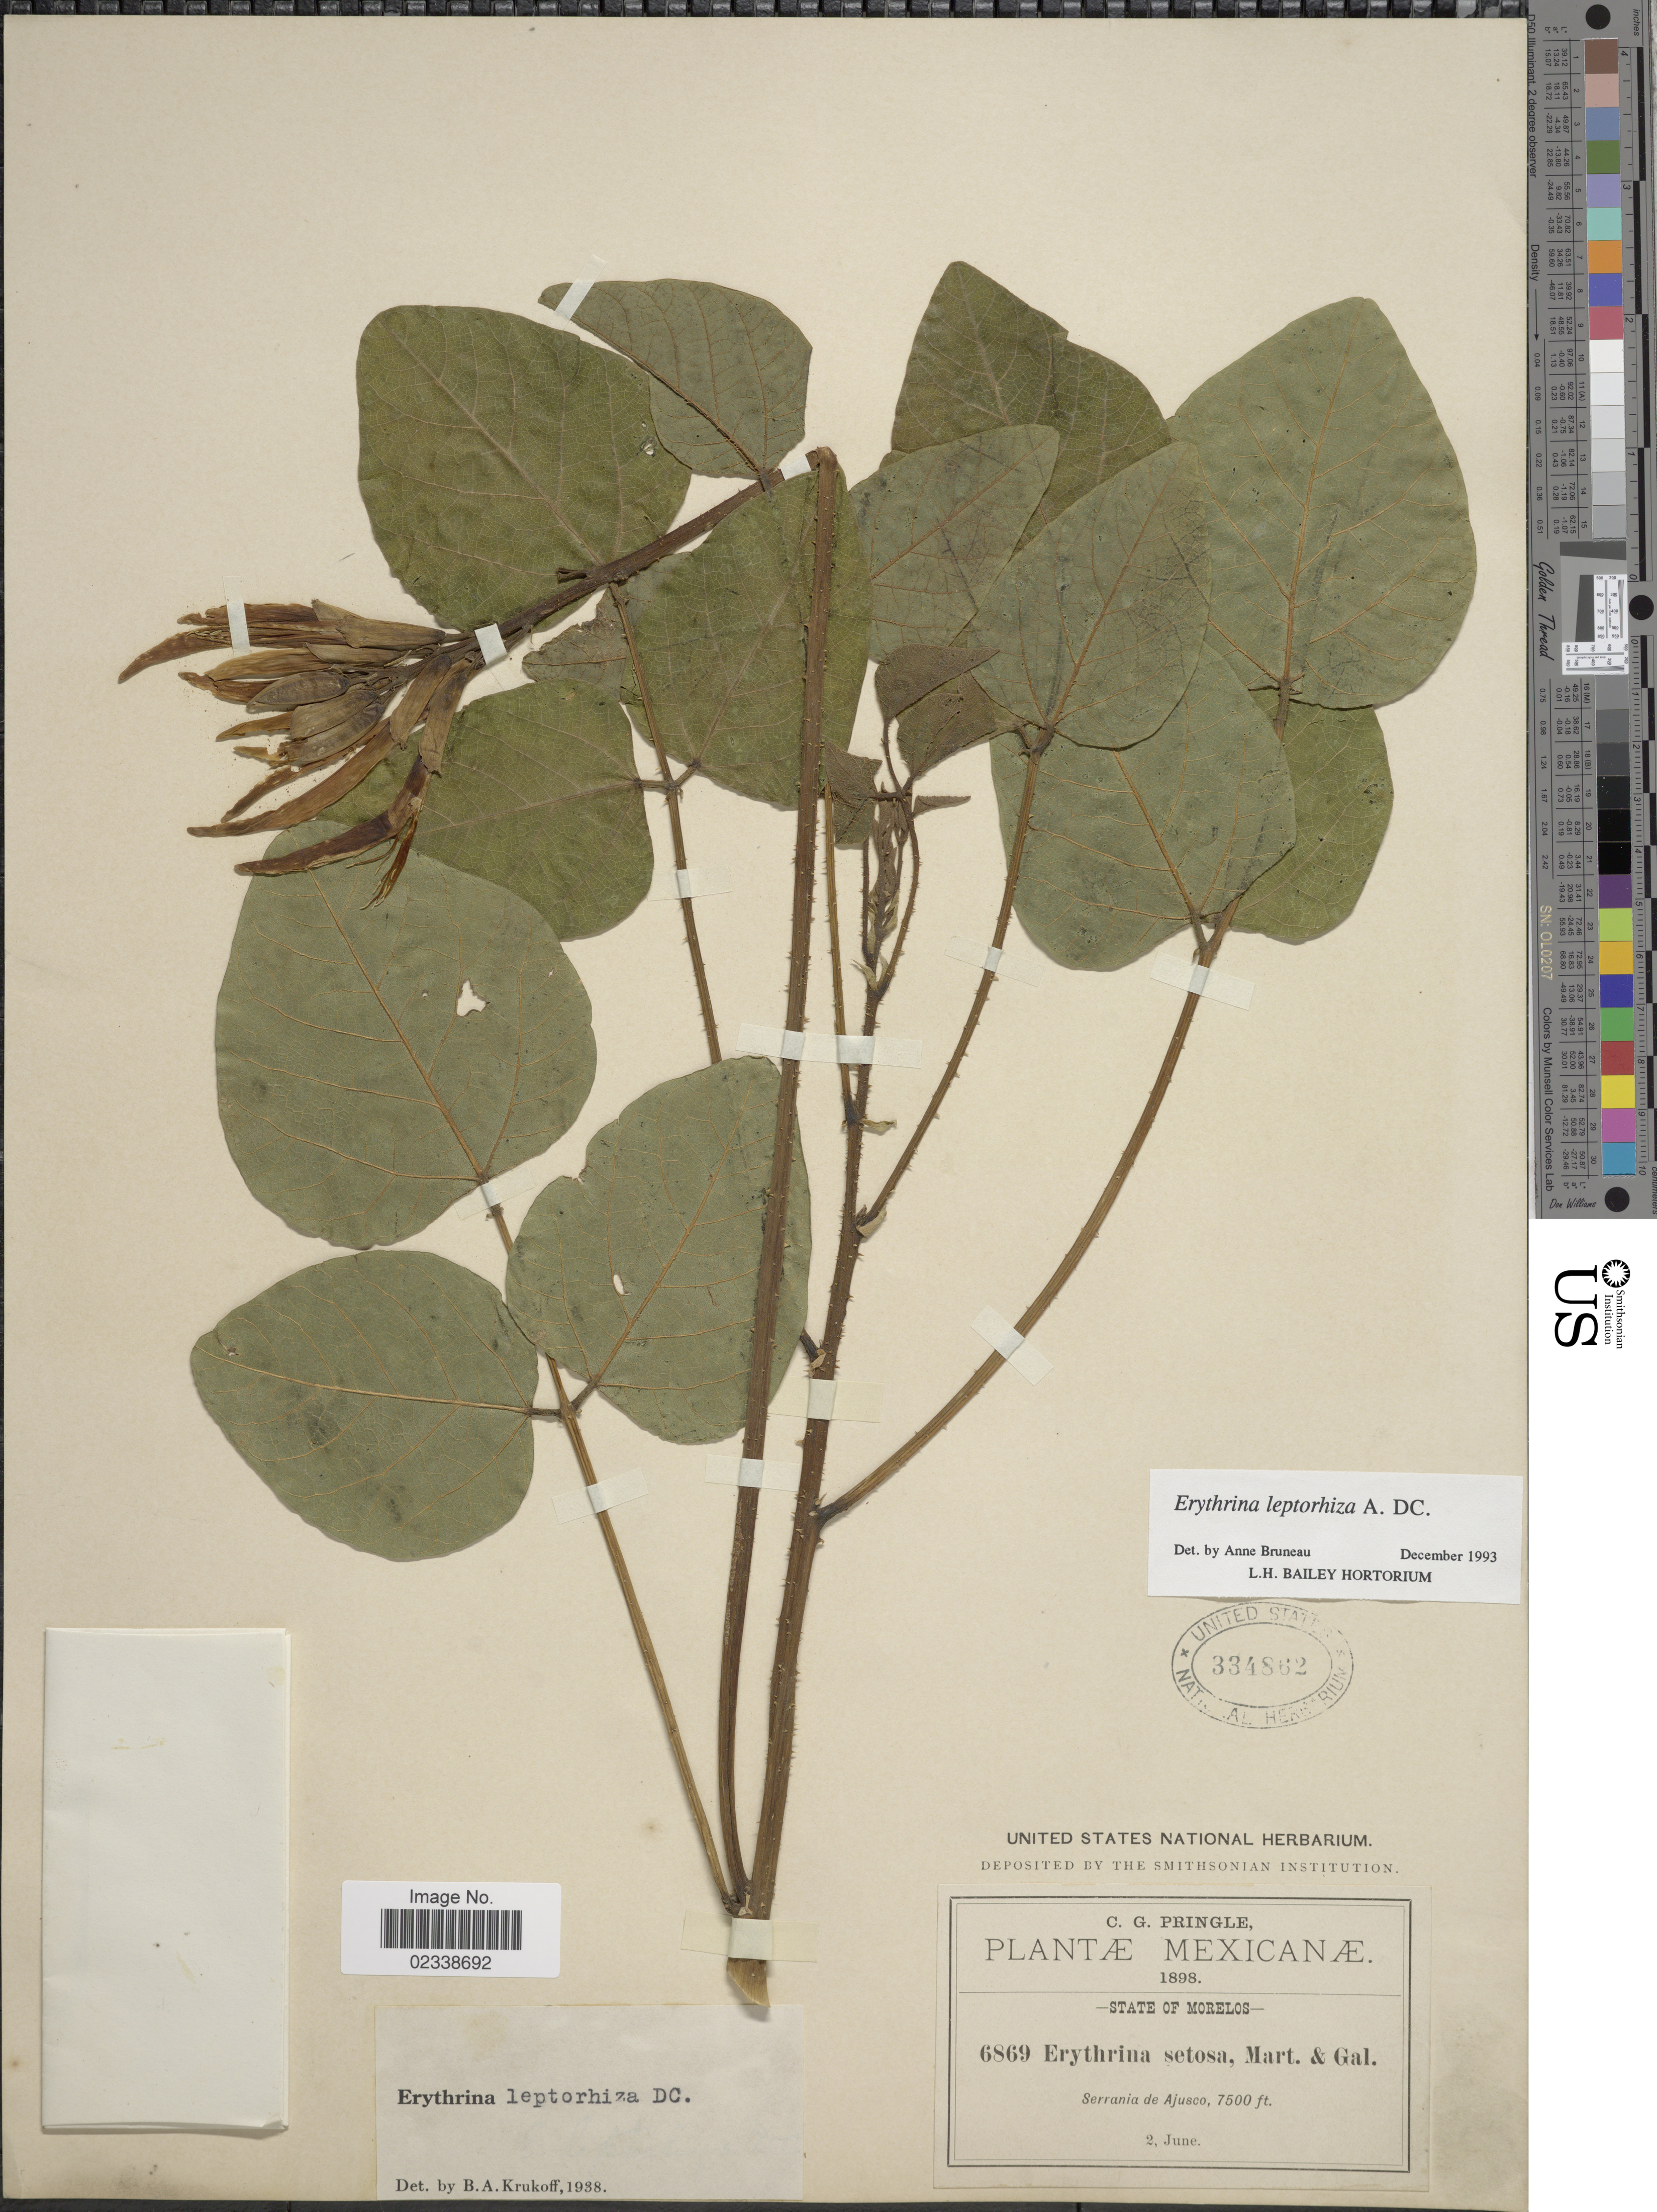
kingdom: Plantae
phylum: Tracheophyta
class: Magnoliopsida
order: Fabales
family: Fabaceae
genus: Erythrina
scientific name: Erythrina leptorhiza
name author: Moc. & Sessé ex DC.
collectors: C. G. Pringle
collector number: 6869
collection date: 1898-06-02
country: Mexico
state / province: Morelos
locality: Serrania de Ajusco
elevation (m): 2286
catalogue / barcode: US 334862